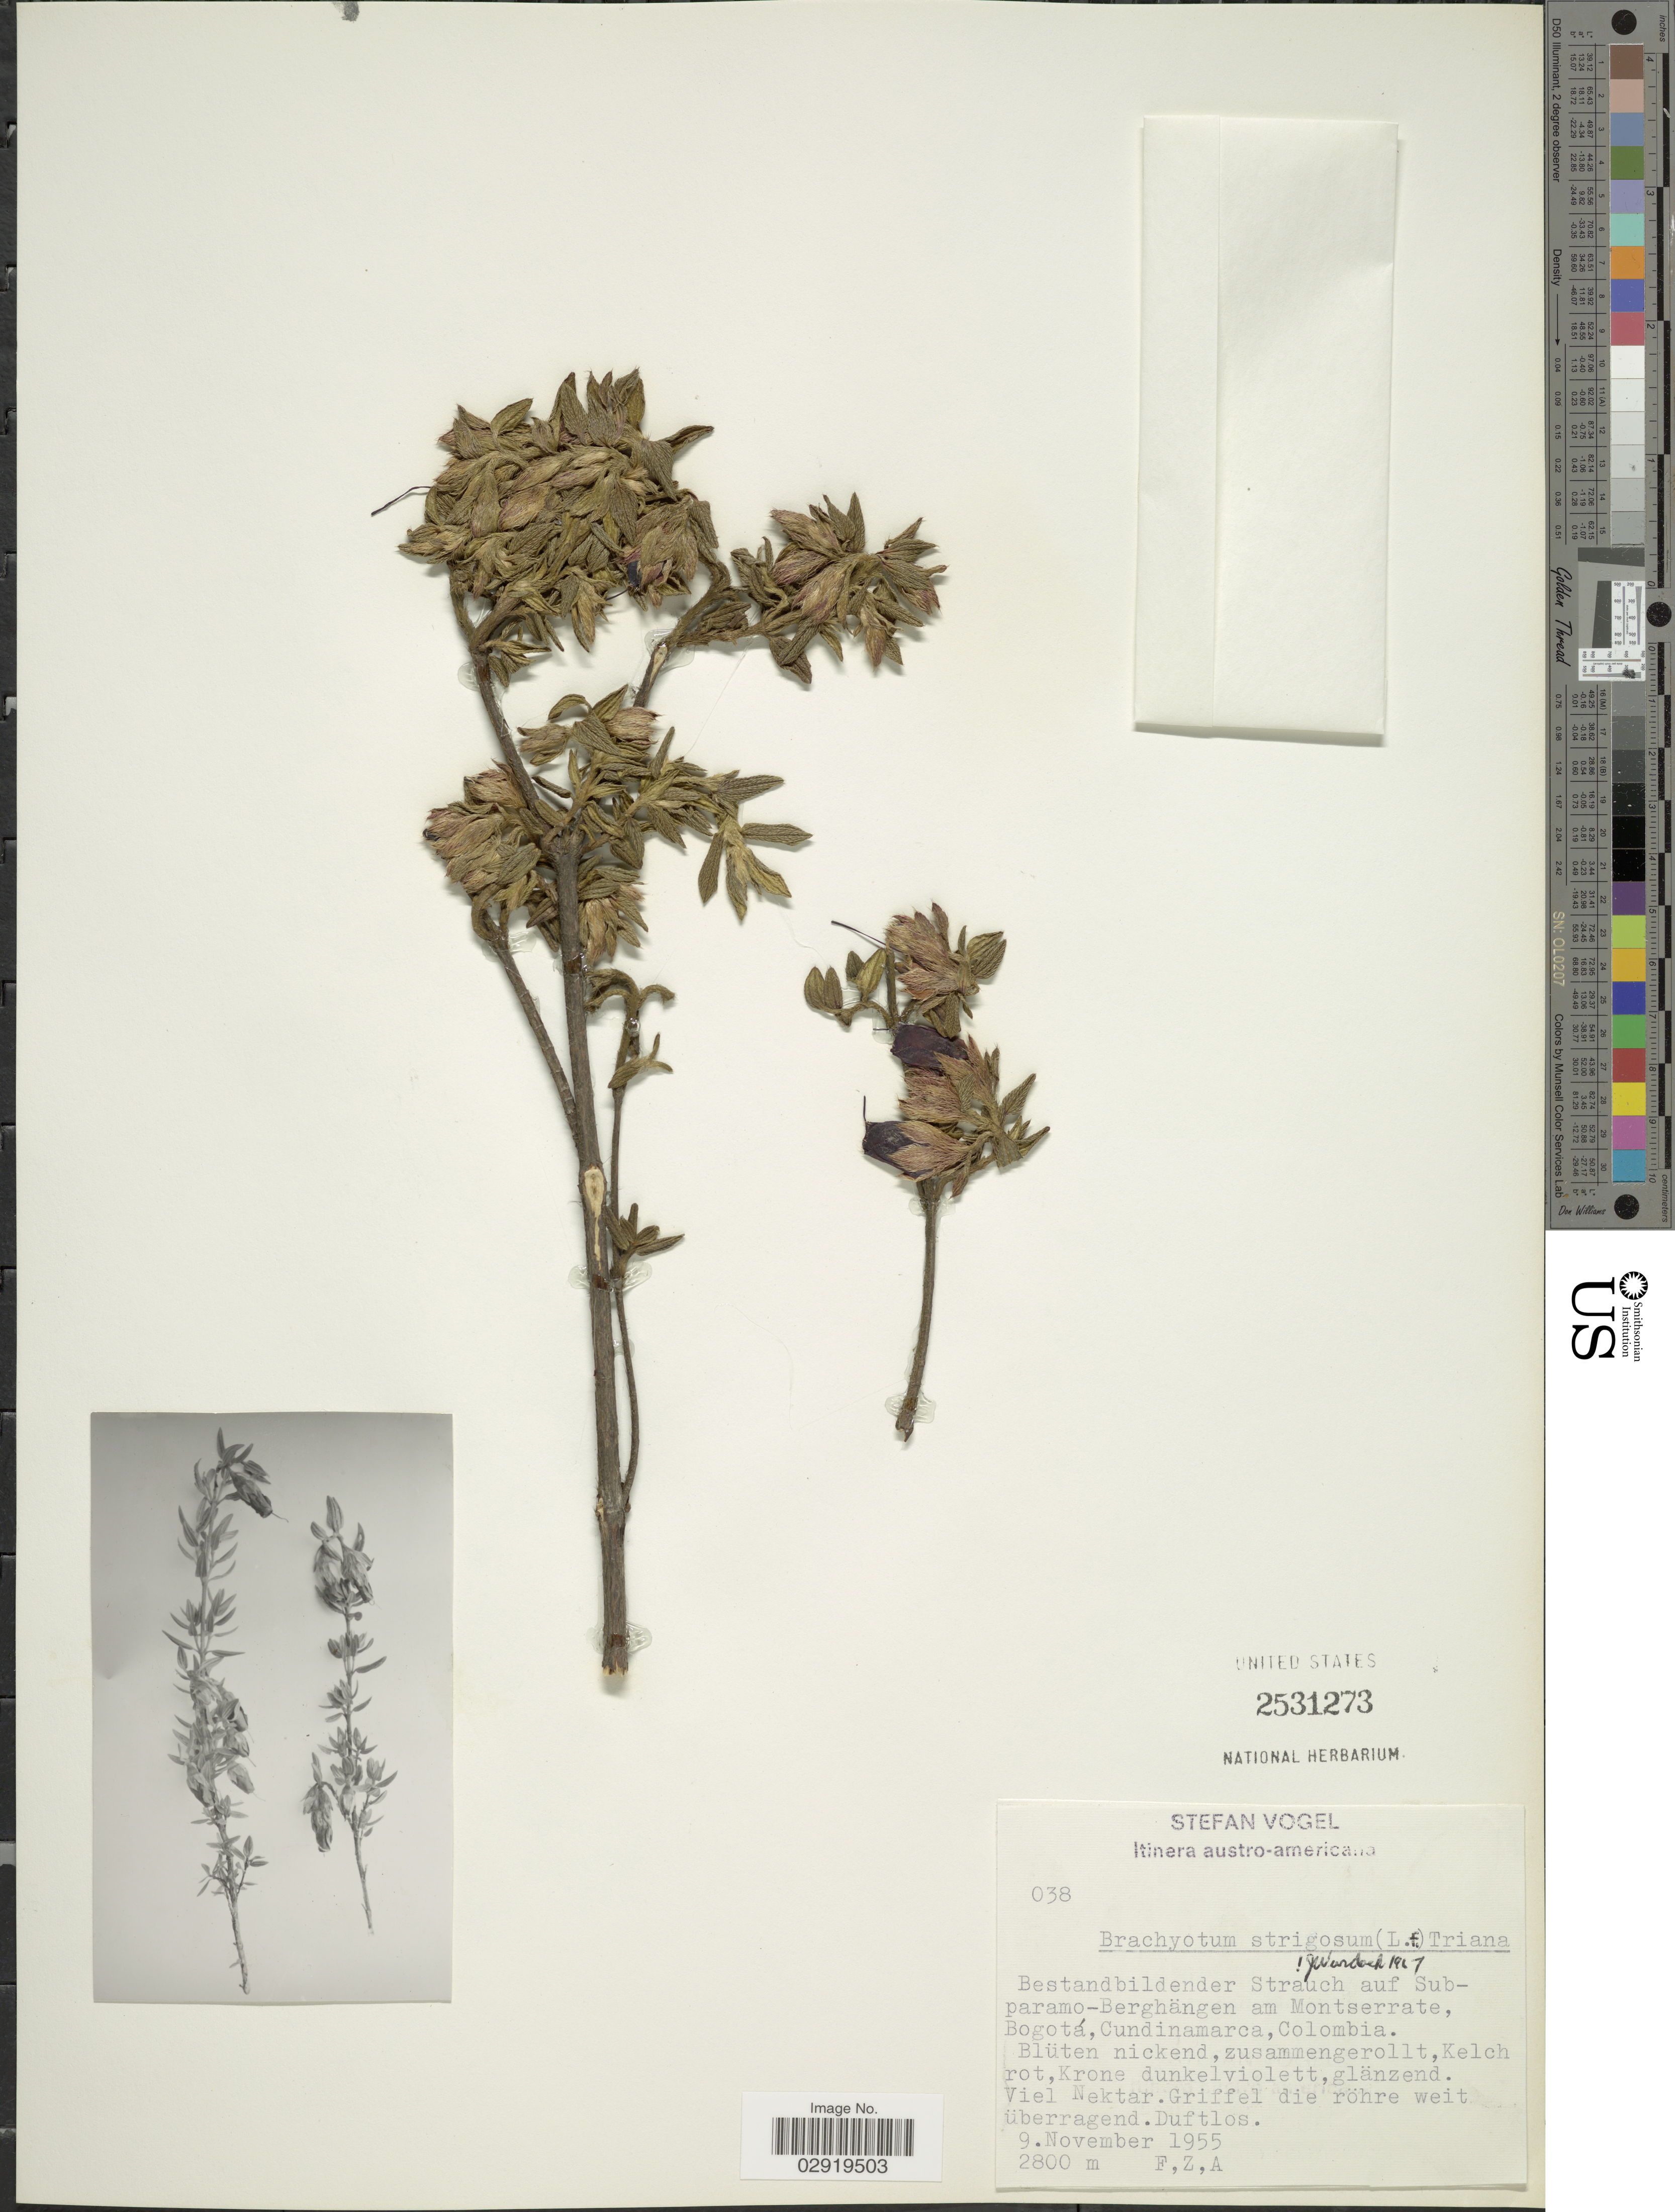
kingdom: Plantae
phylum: Tracheophyta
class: Magnoliopsida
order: Myrtales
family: Melastomataceae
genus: Brachyotum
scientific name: Brachyotum strigosum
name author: (L. f.) Triana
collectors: S. Vogel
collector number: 038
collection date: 1955-11-09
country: Colombia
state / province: Cundinamarca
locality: Bestandbildender Strauch auf Subparamo-Berghängen am Montserrate, Bogotá.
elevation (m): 2800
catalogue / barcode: US 2531273